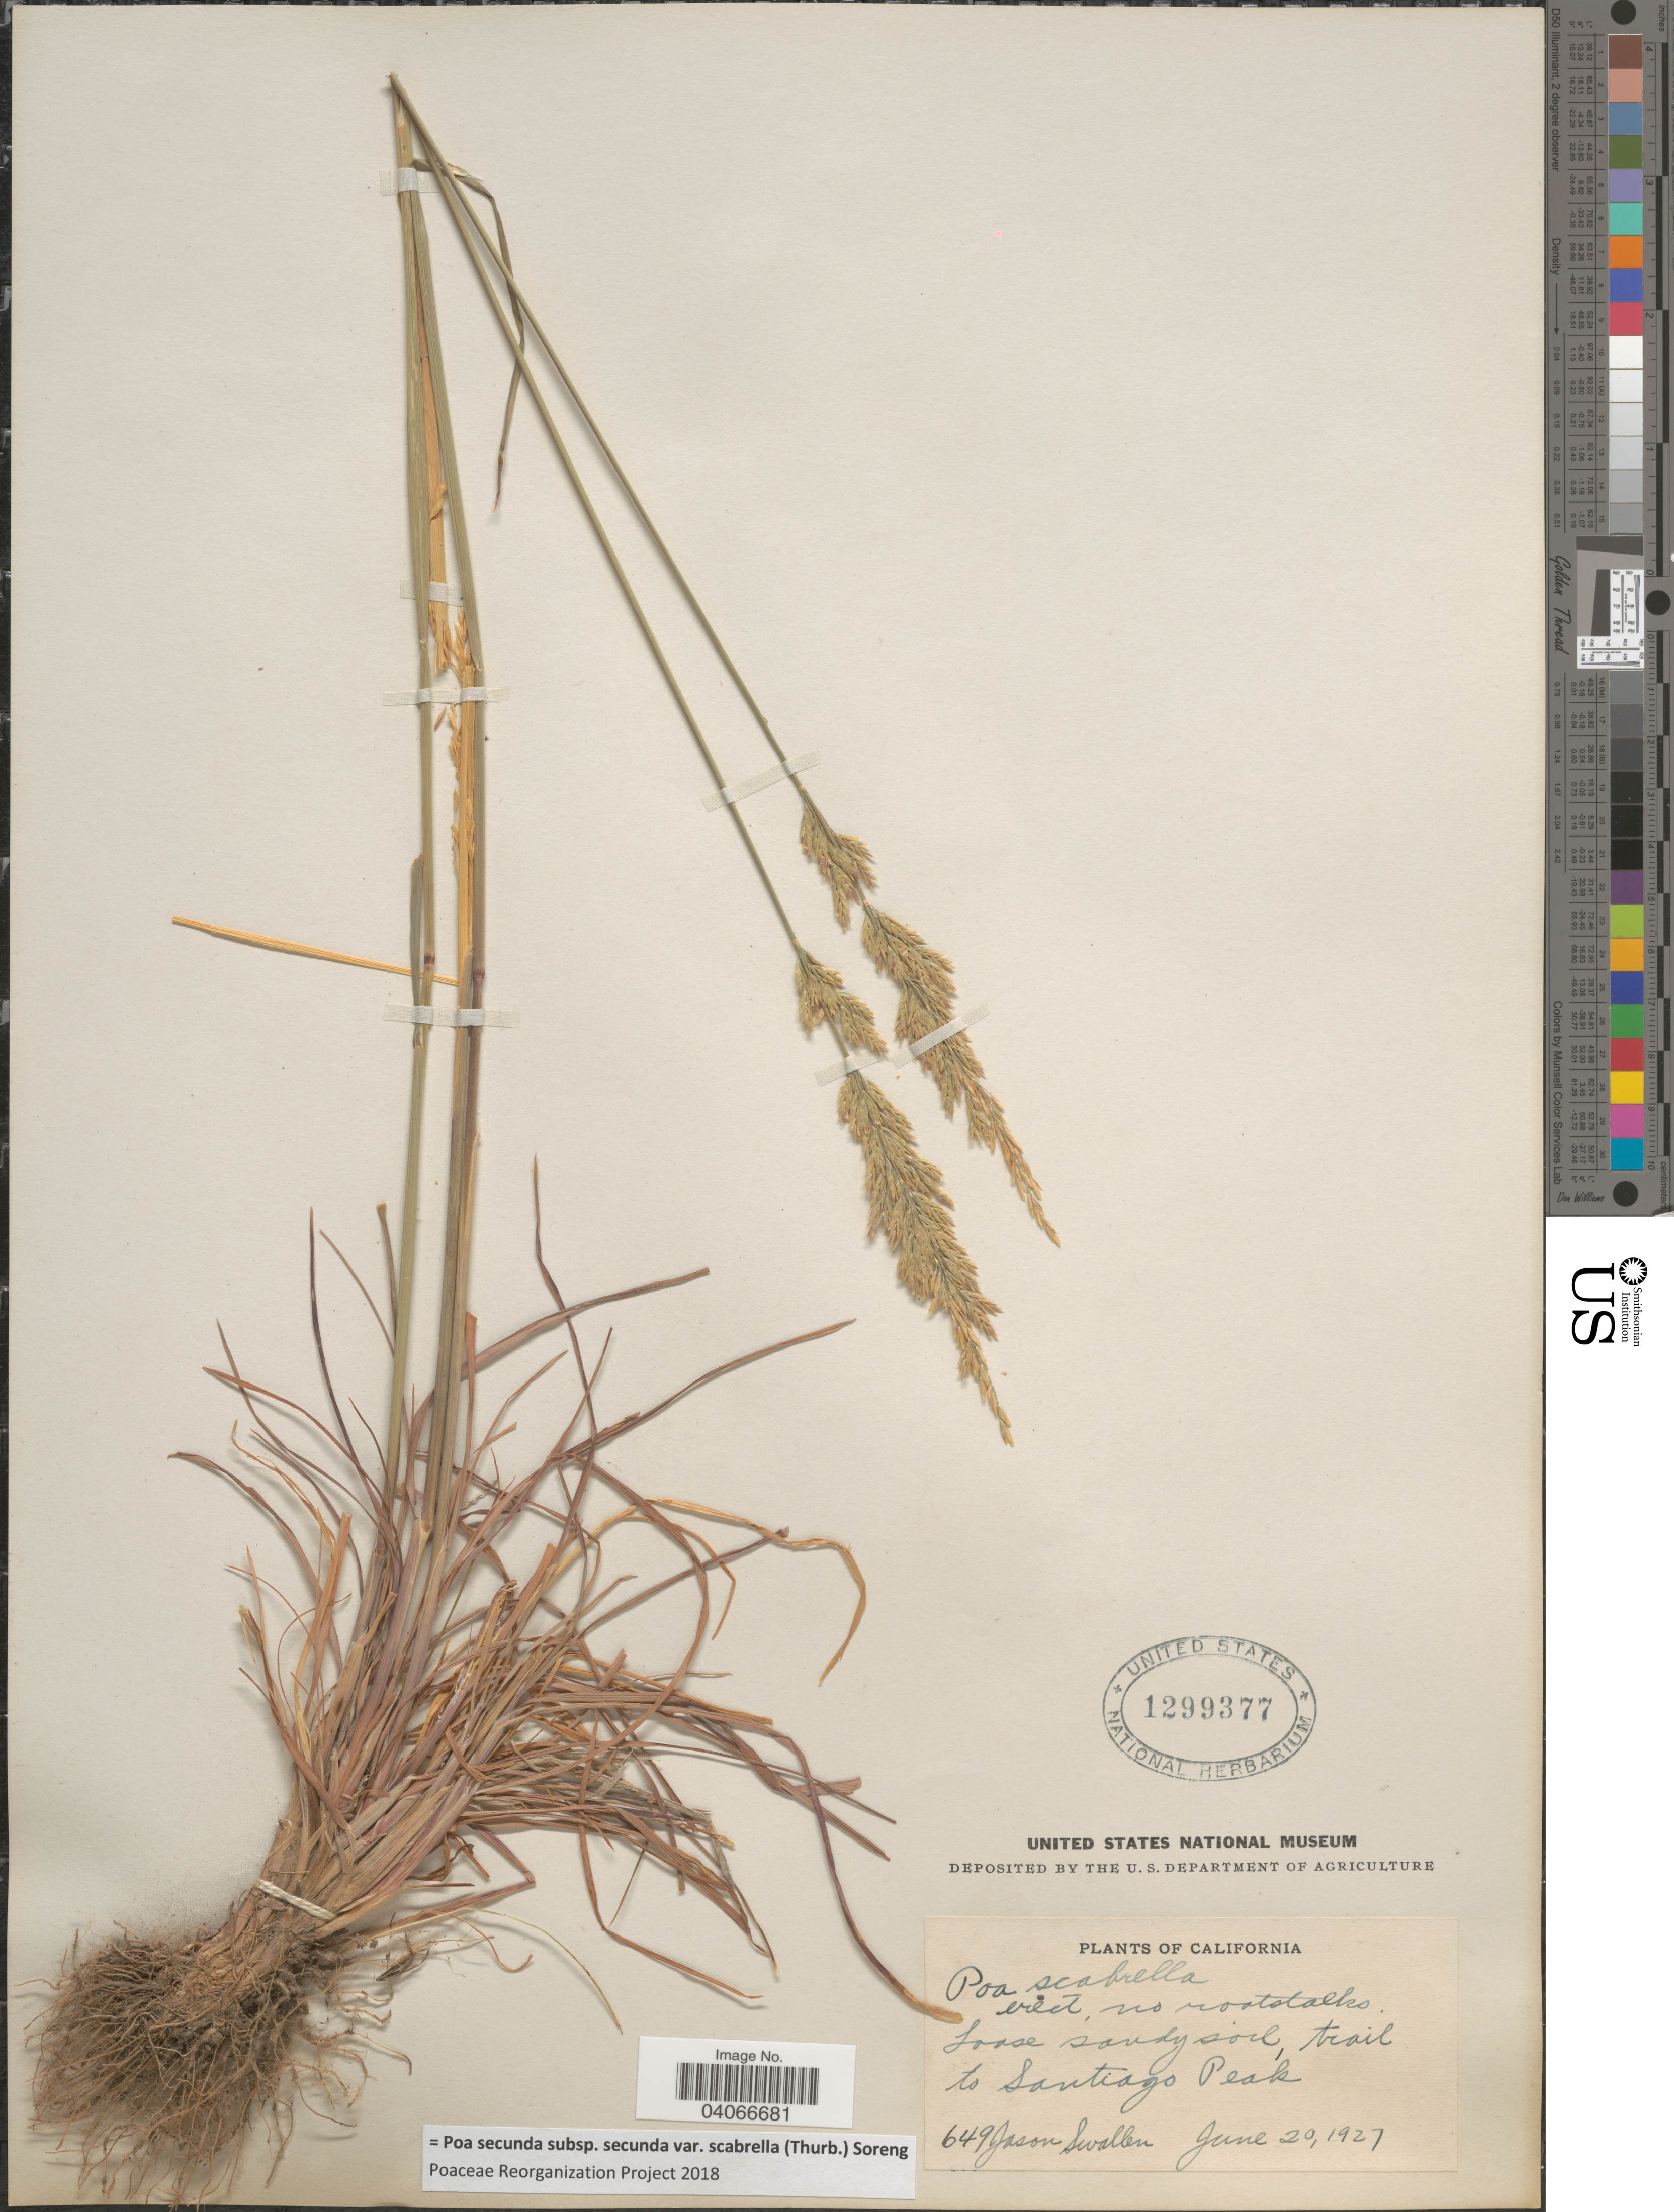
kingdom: Plantae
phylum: Tracheophyta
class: Liliopsida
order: Poales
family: Poaceae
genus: Poa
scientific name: Poa secunda subsp. secunda var. scabrella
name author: (Thurb.) Soreng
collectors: J. R. Swallen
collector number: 649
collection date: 1927-06-20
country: United States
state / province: California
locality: Loose sandy soil, trail to Santiago Peak.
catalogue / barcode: US 1299377